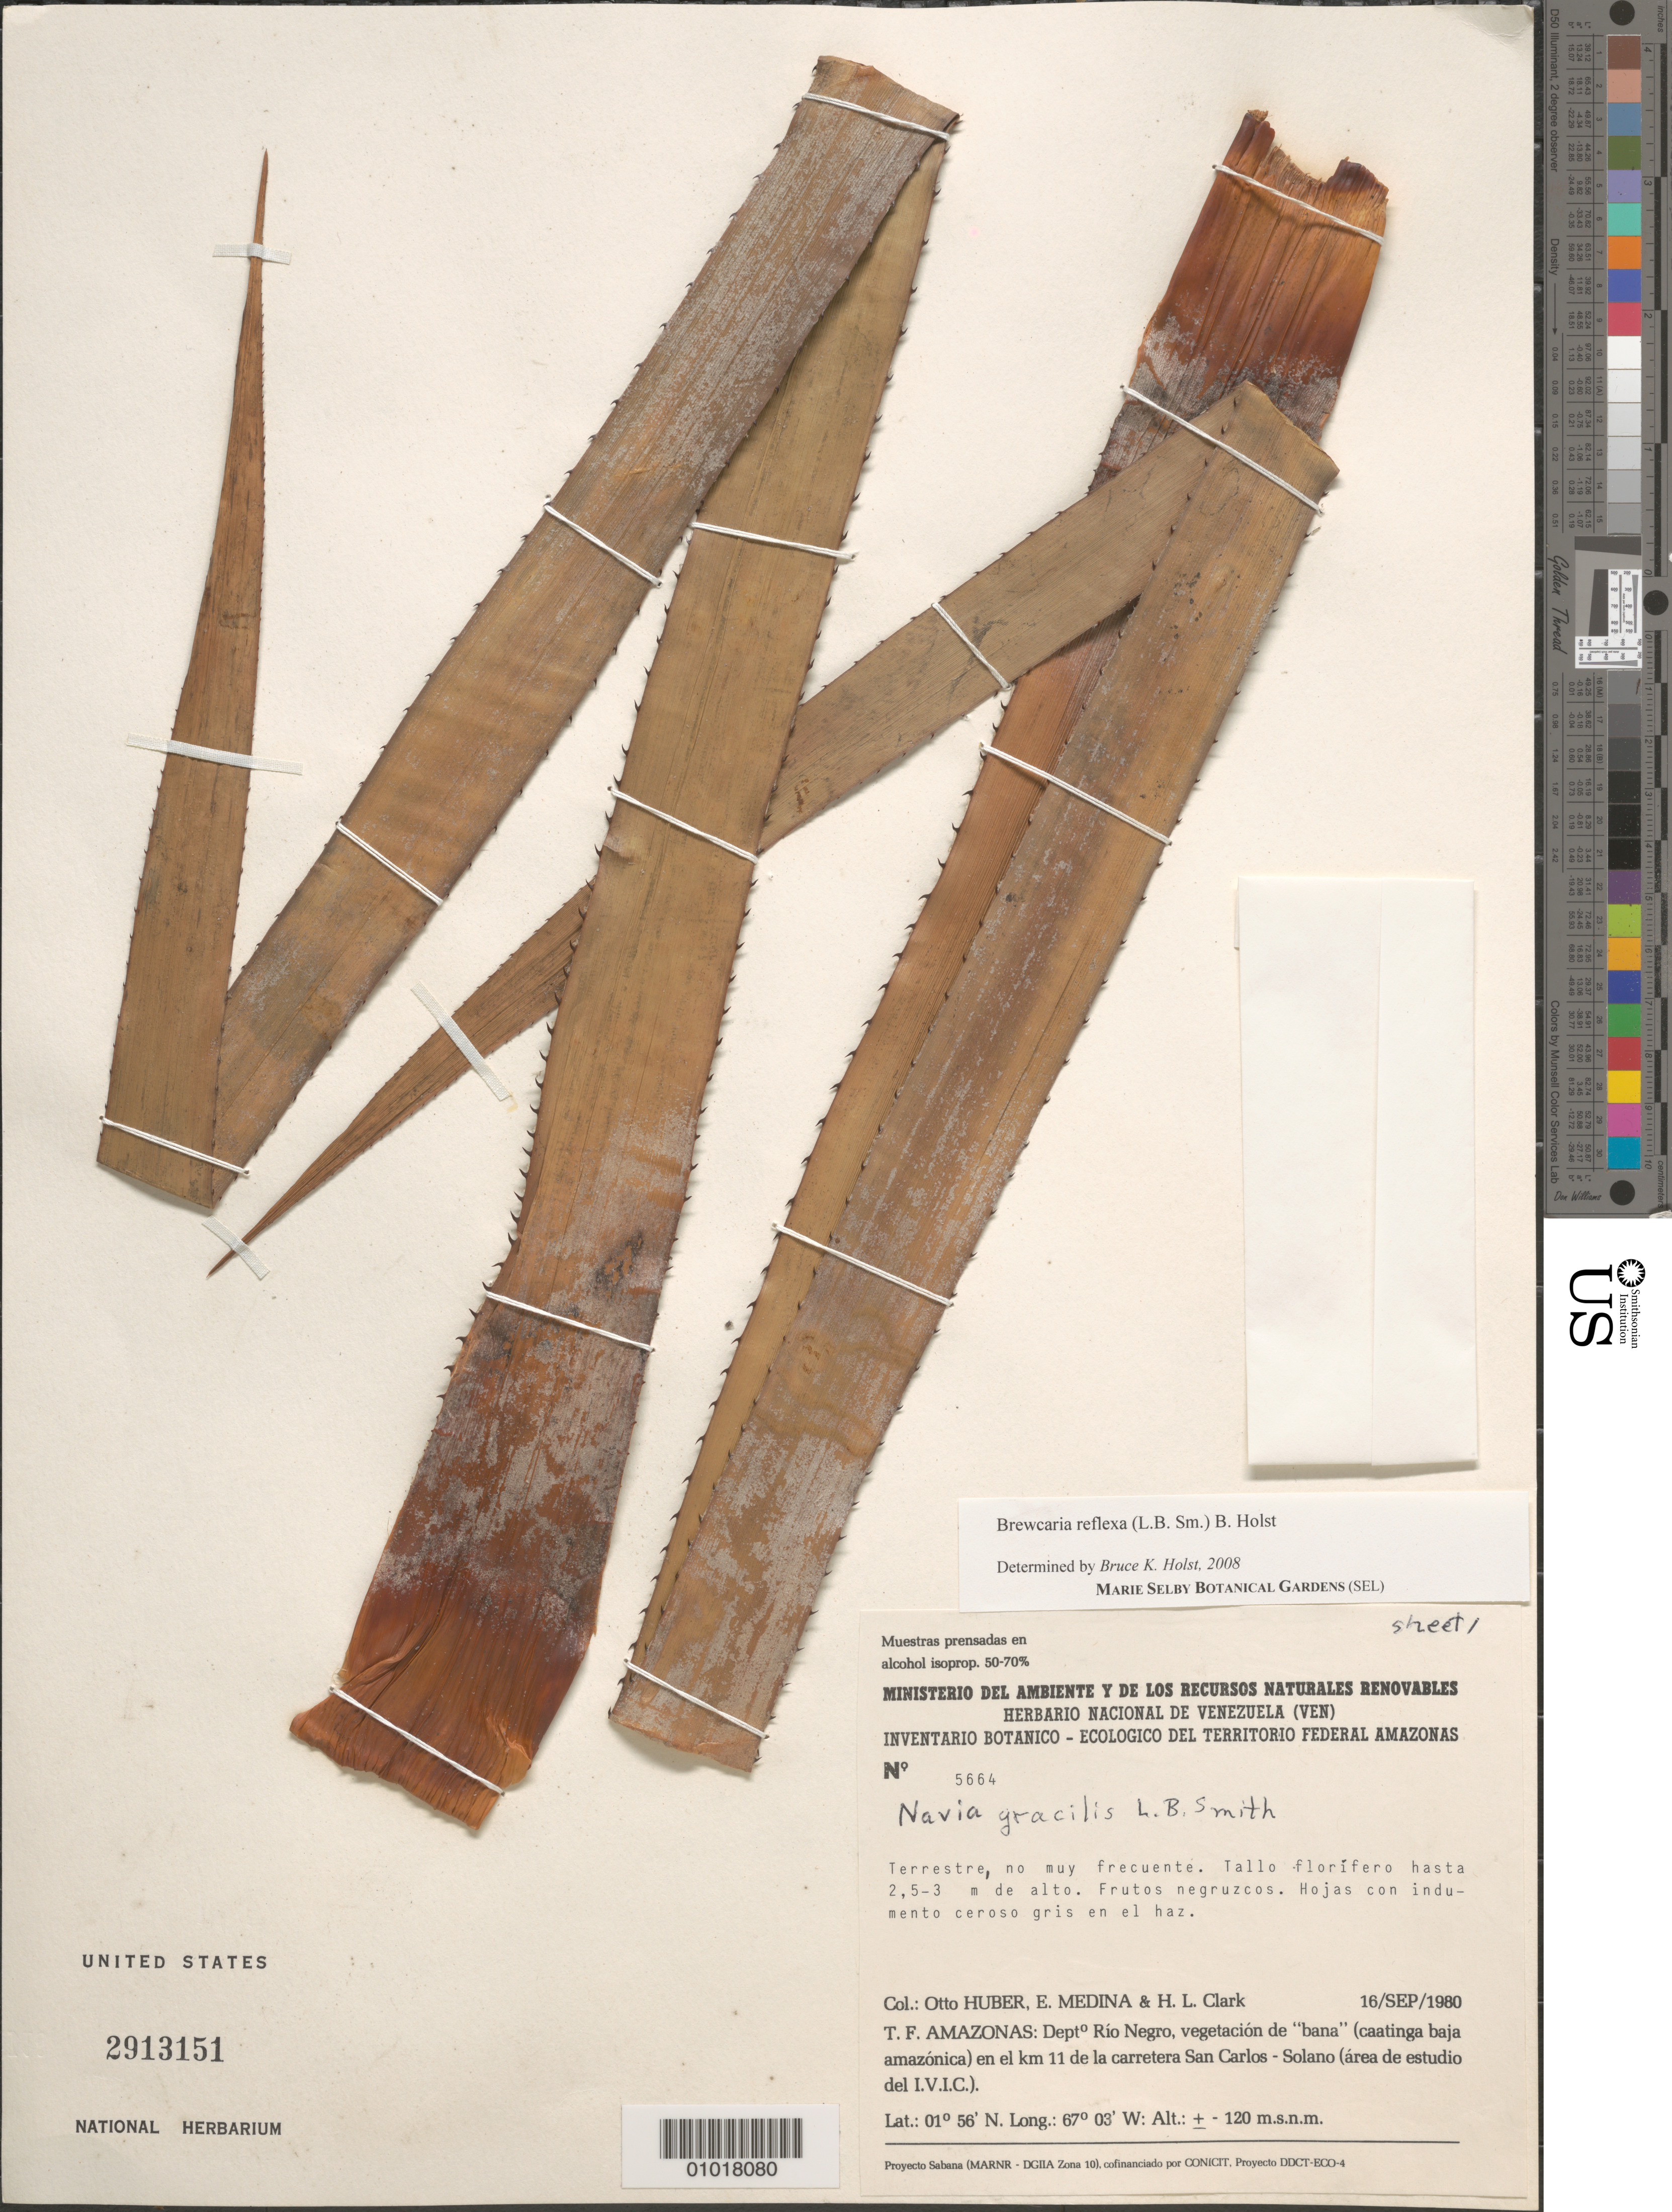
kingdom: Plantae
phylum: Tracheophyta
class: Liliopsida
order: Poales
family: Bromeliaceae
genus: Brewcaria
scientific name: Brewcaria reflexa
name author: (L.B. Sm.) B. Holst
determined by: Holst, Bruce K.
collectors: O. Huber, E. Medina & H. L. Clark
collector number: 5664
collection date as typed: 16-Sep-80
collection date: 1980-09-16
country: Venezuela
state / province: Amazonas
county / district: Río Negro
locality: San Carlos-Solano, km 11 de la carretera (área de estudio del I.V.I.C.)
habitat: Vegetación de "bana" (caaatinga baja amazónica)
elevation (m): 120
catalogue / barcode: US 2913151